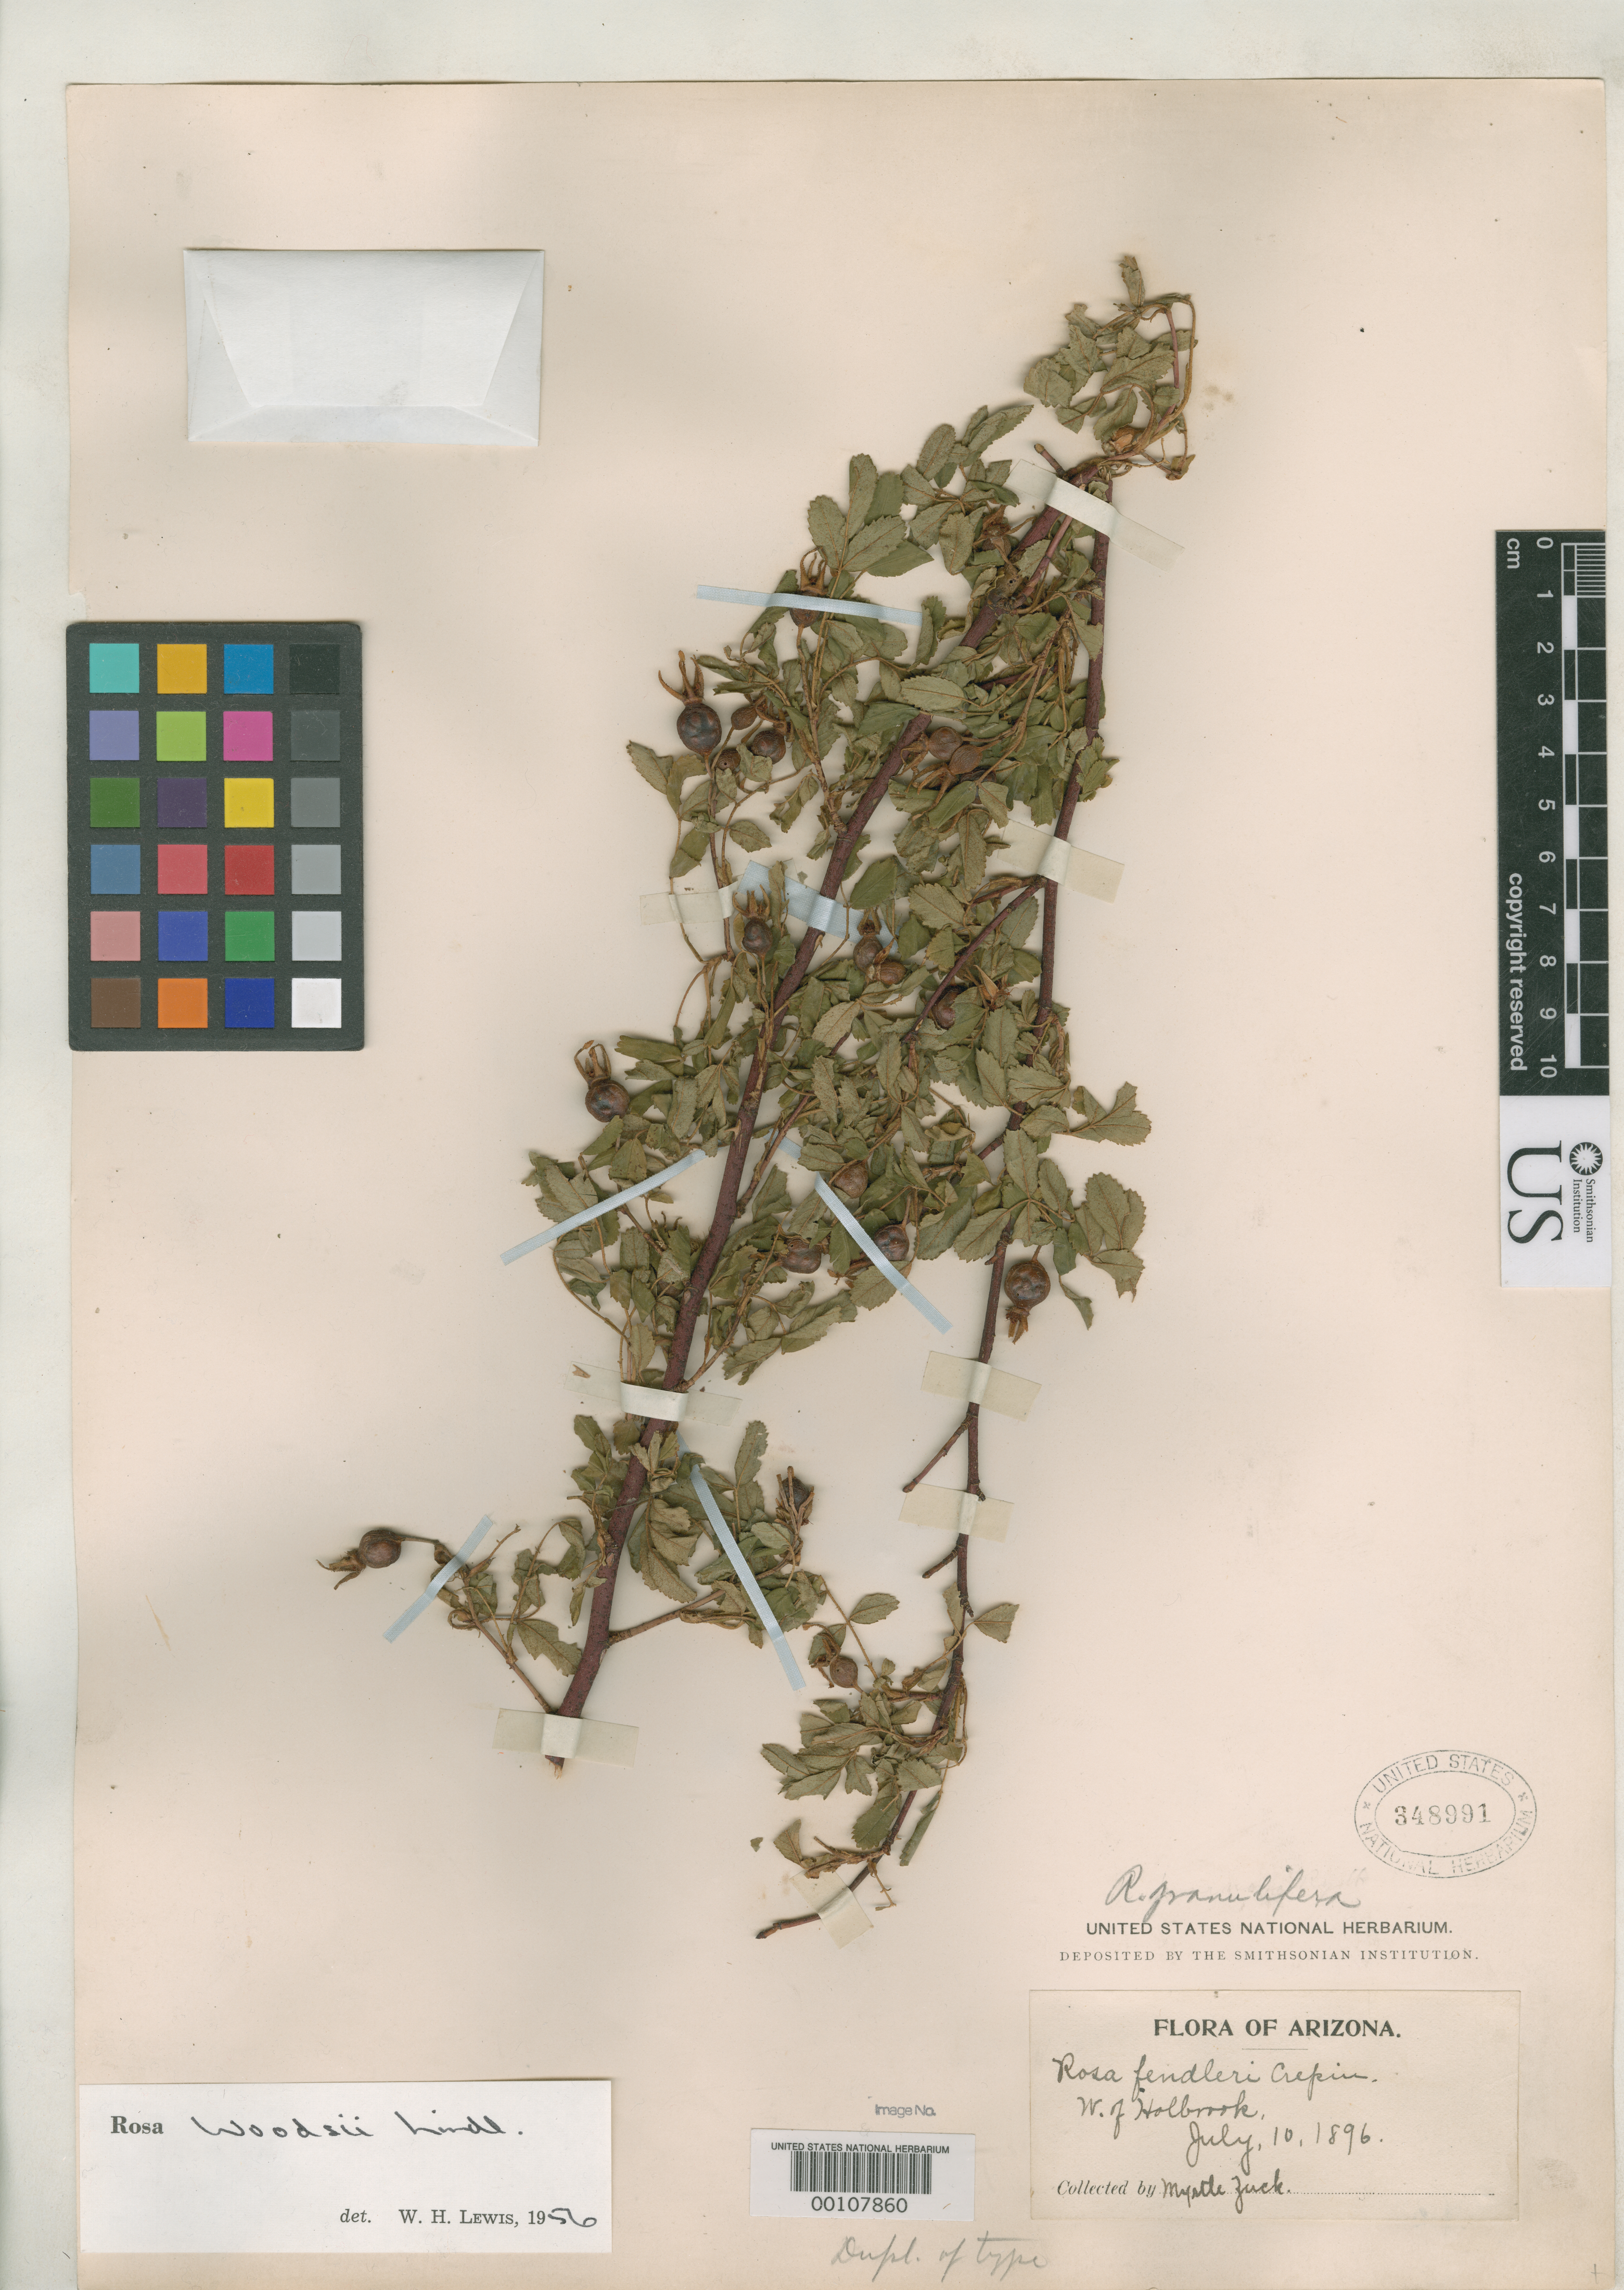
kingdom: Plantae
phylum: Tracheophyta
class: Magnoliopsida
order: Rosales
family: Rosaceae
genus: Rosa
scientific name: Rosa granulifera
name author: Rydb.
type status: Isotype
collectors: P. A. Rydberg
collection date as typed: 10 Jul 1896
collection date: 1896-07-10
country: United States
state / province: Arizona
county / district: Navajo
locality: Holbrook.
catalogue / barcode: US 348991